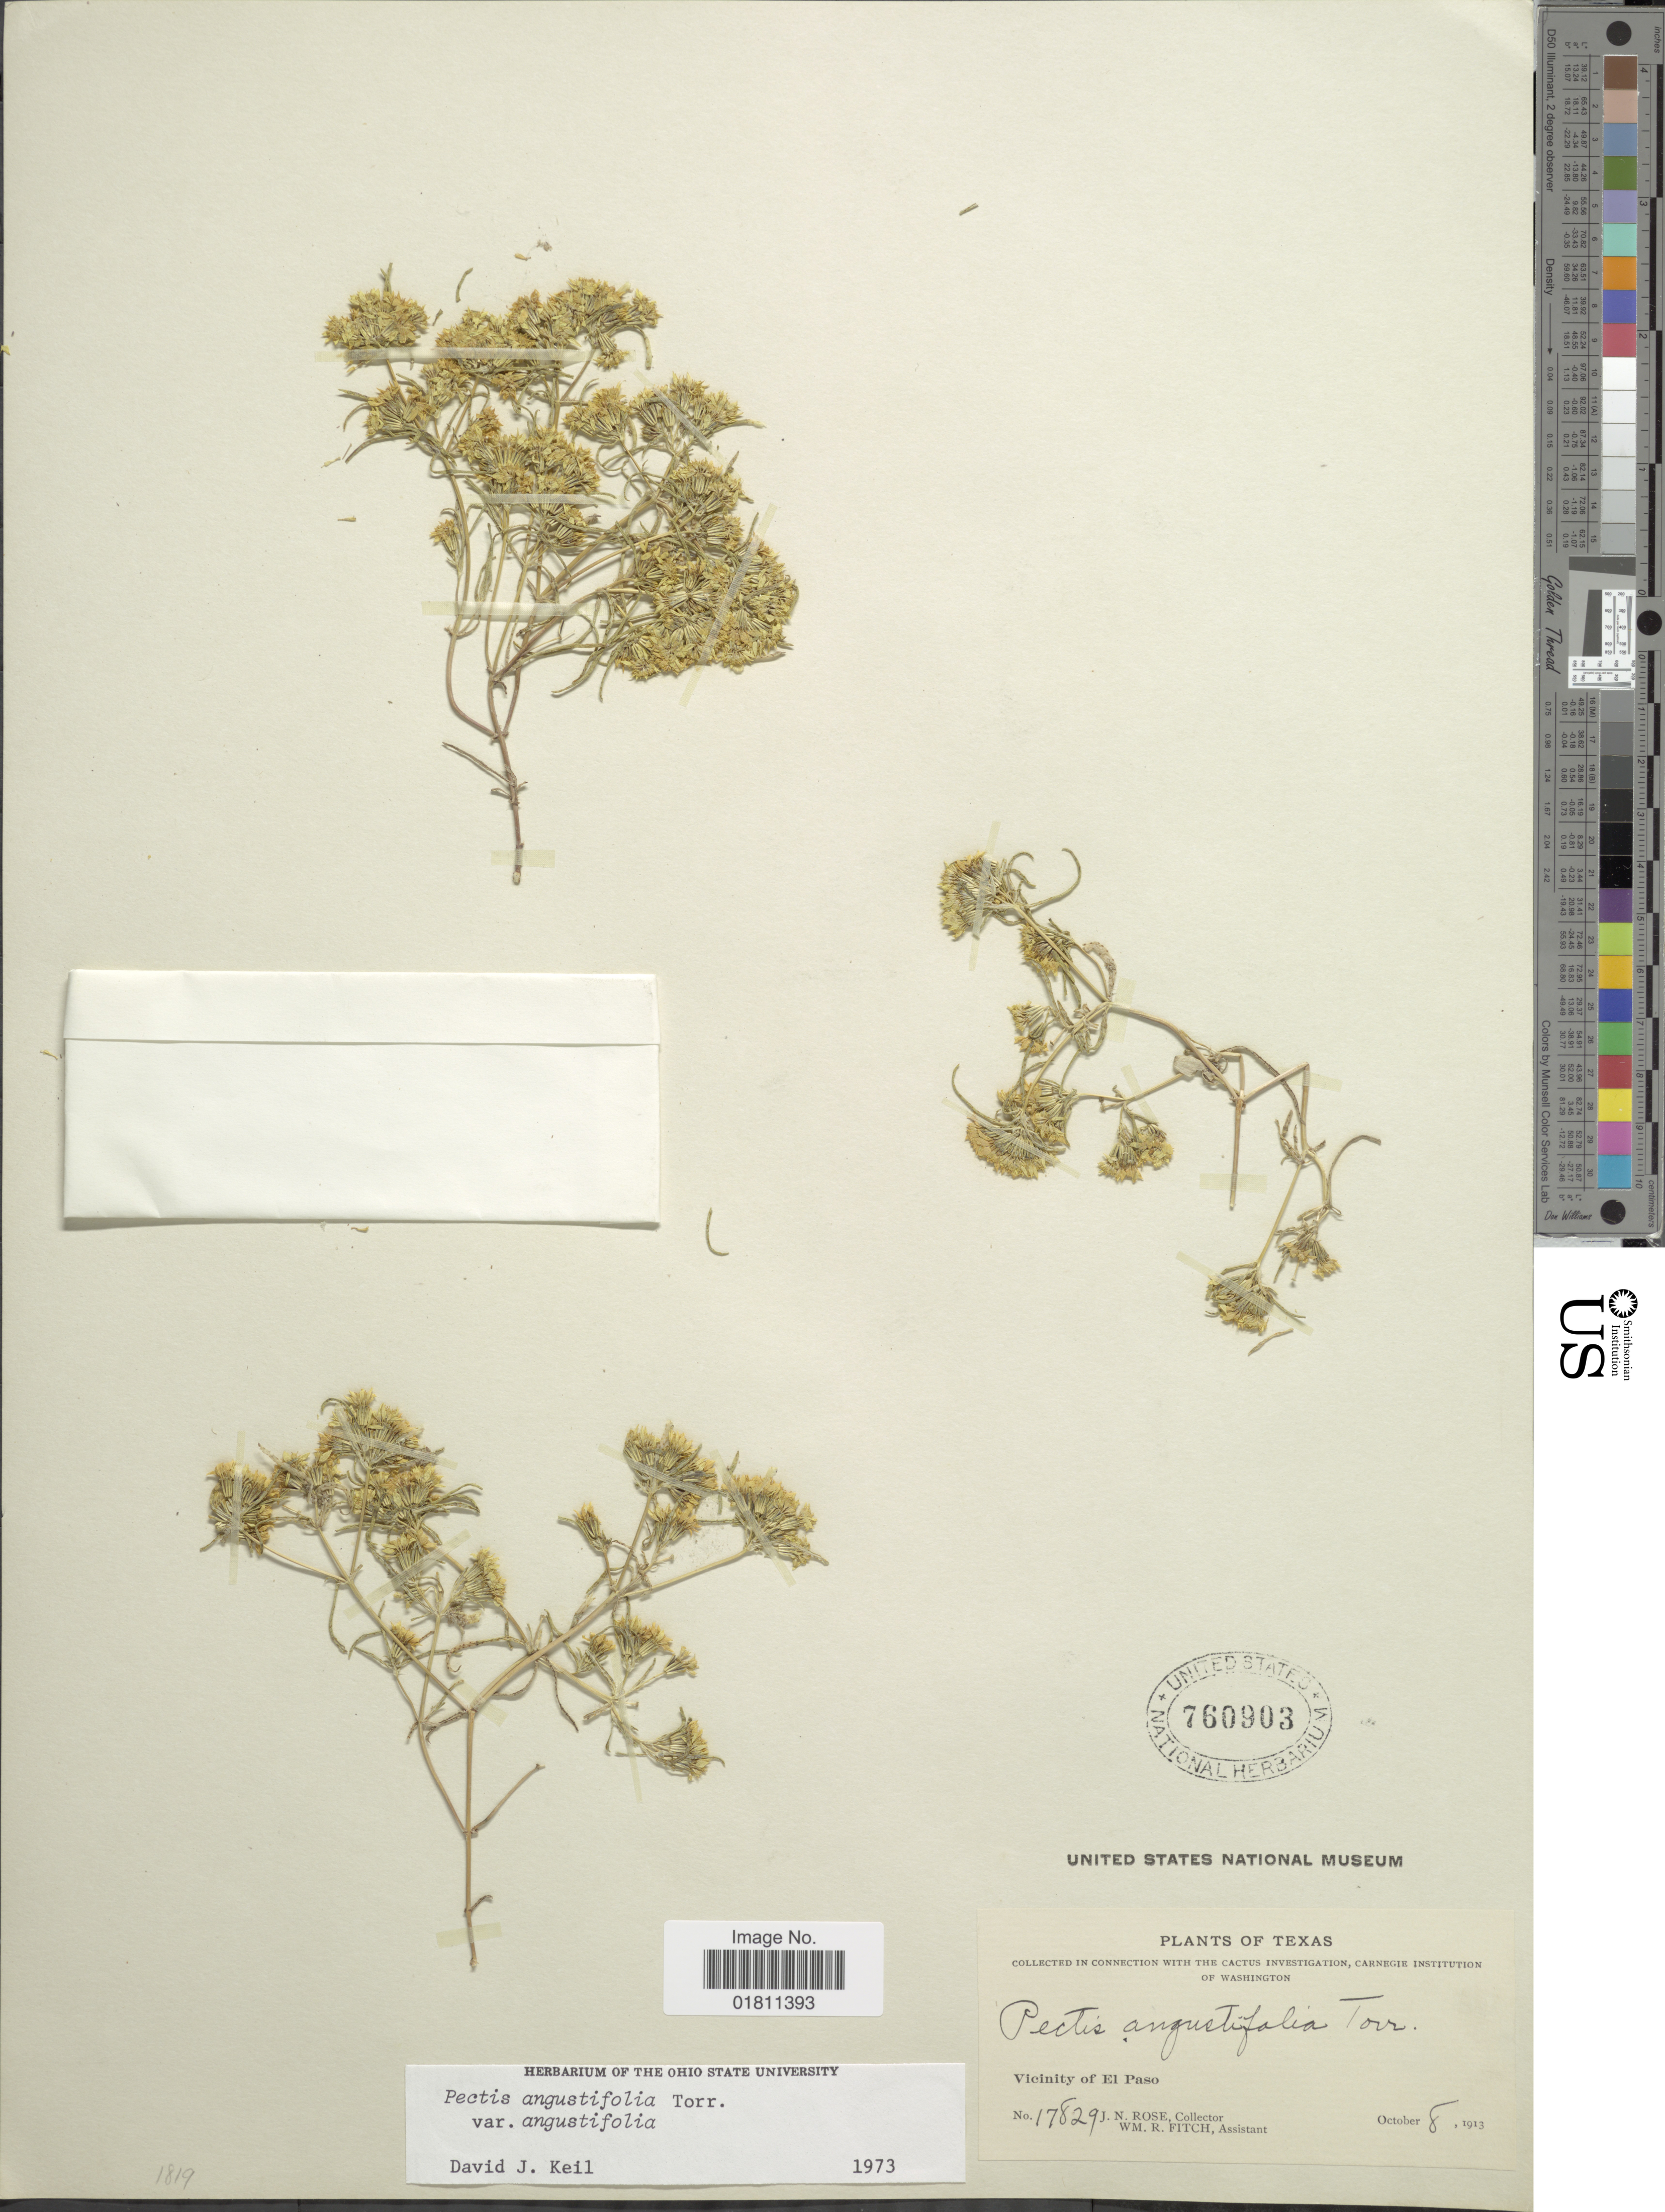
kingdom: Plantae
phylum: Tracheophyta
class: Magnoliopsida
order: Asterales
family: Asteraceae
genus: Pectis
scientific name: Pectis angustifolia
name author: Torr.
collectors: J. N. Rose & W. R. Fitch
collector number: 17829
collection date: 1913-10-08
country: United States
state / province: Texas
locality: Texas, Vicinity of El Paso.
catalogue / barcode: US 760903